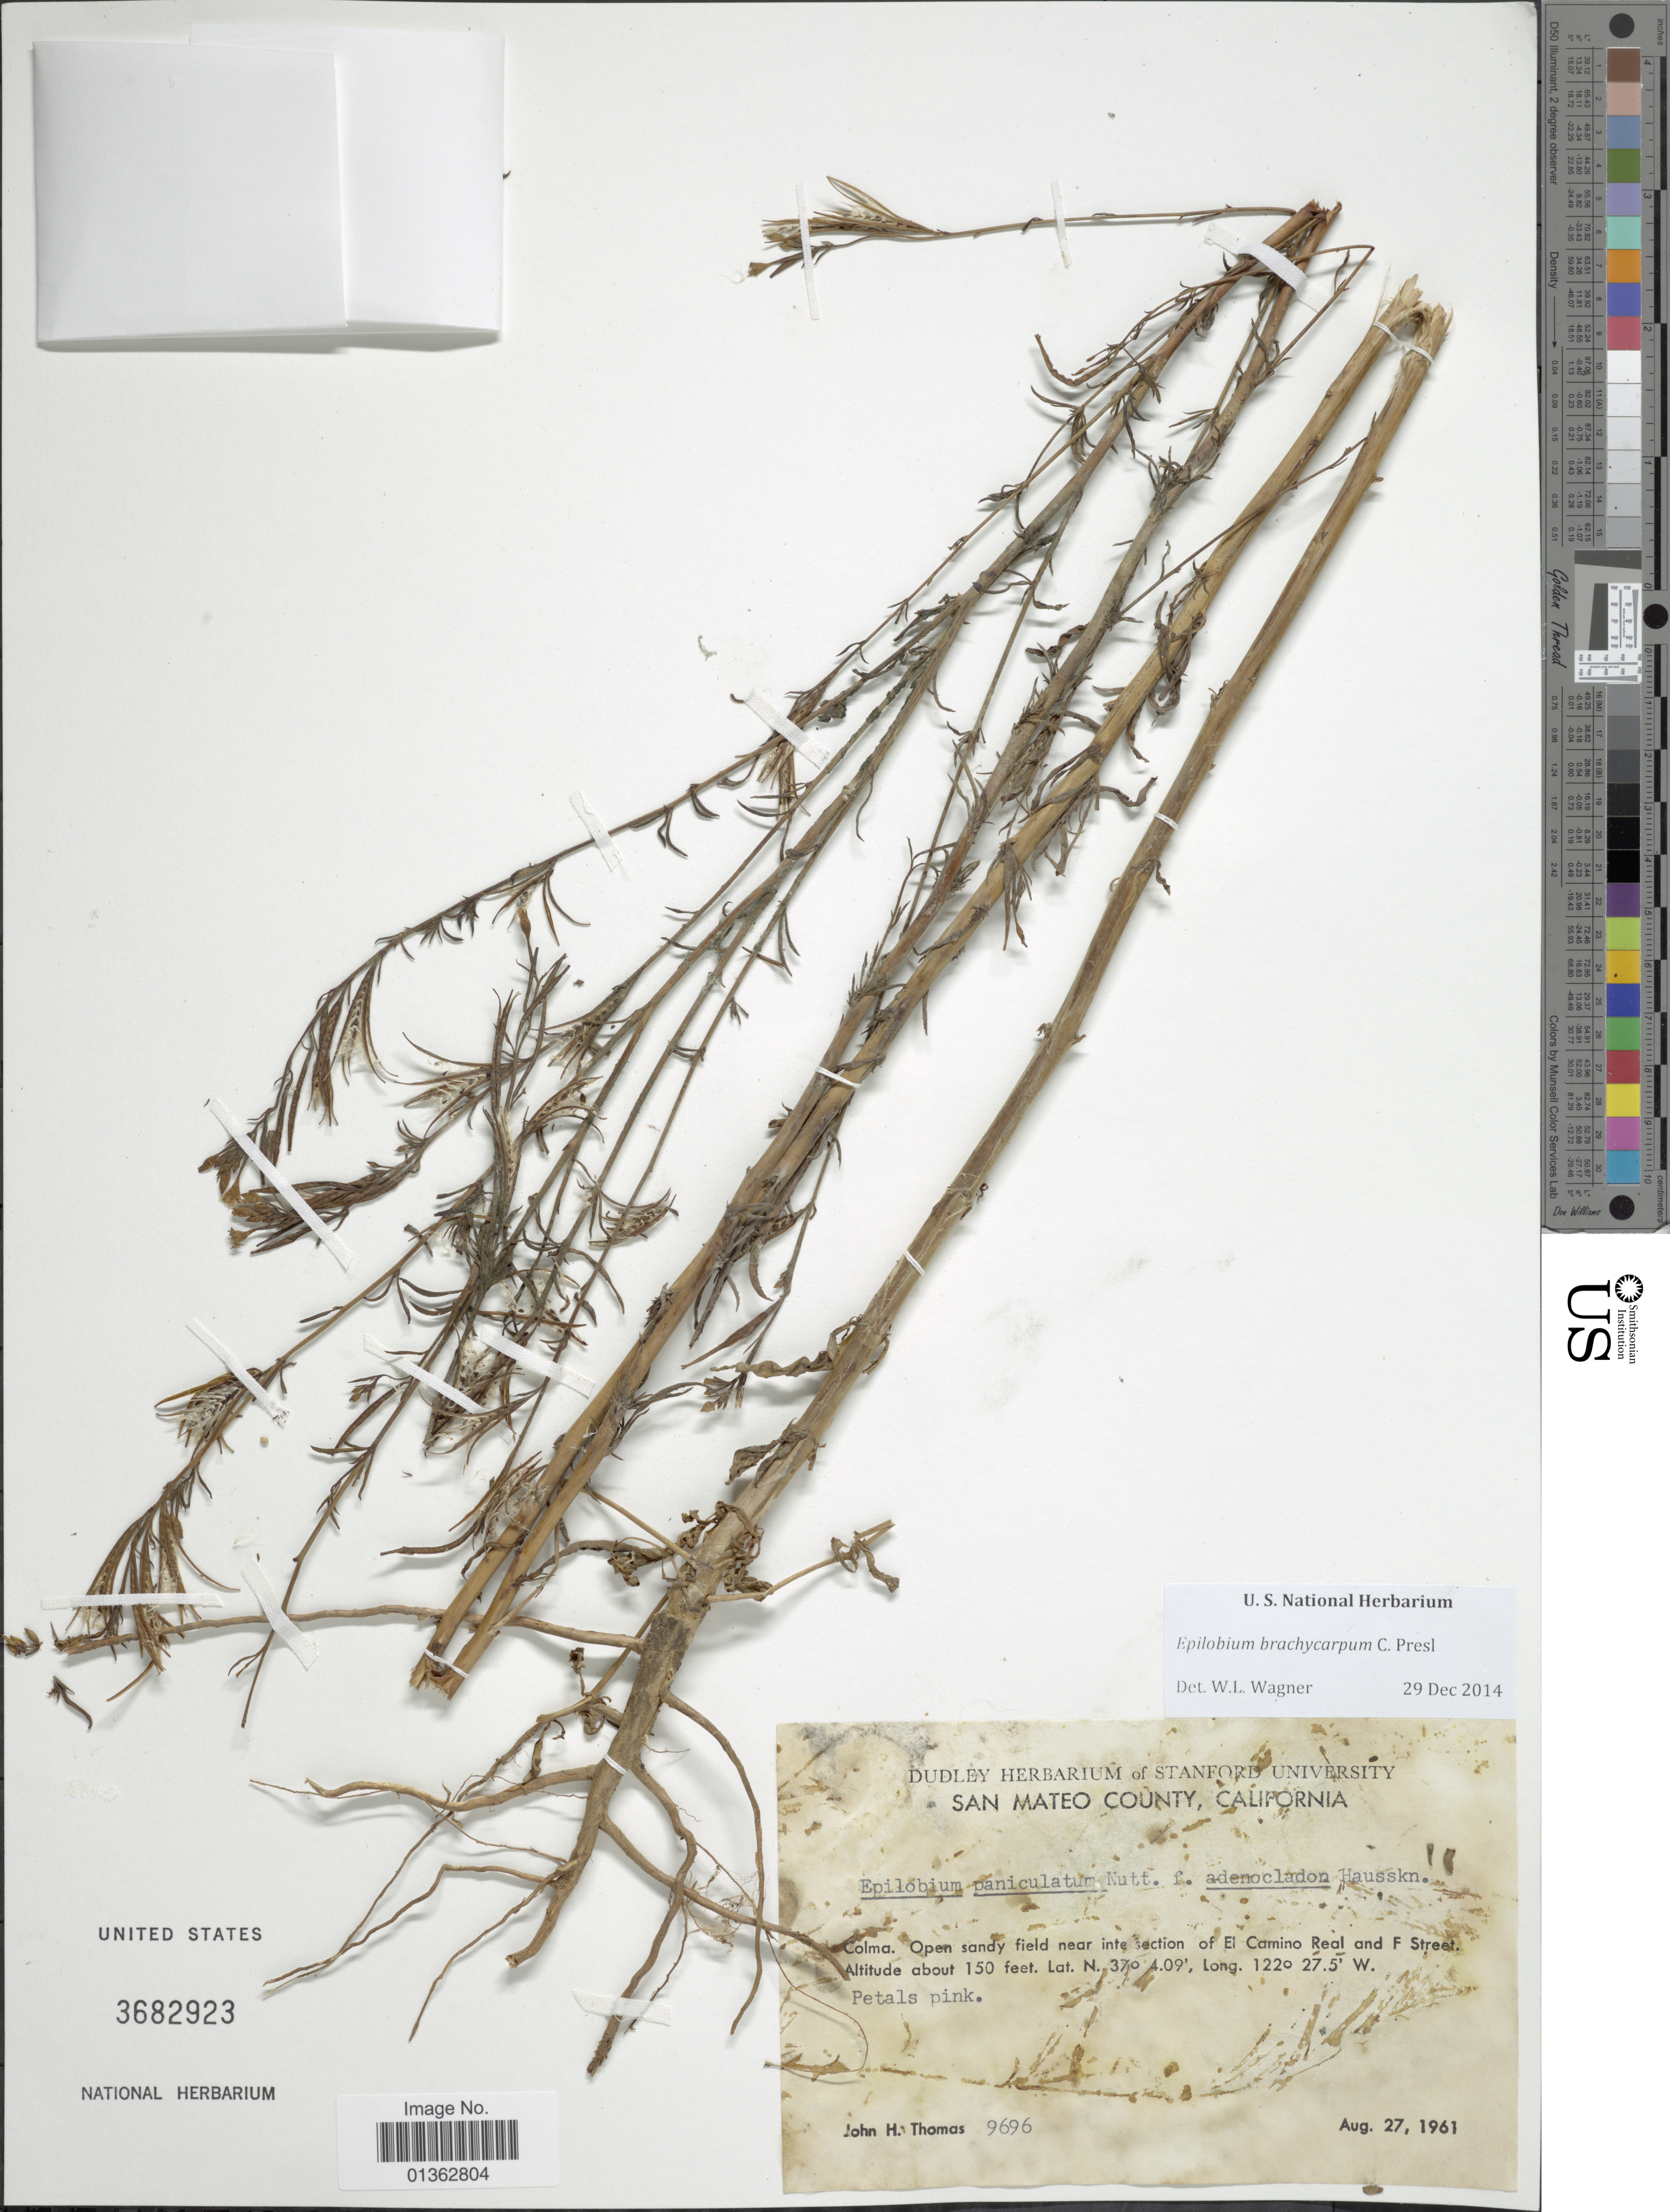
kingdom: Plantae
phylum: Tracheophyta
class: Magnoliopsida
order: Myrtales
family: Onagraceae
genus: Epilobium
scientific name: Epilobium brachycarpum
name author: C. Presl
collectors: J. H. Thomas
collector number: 9696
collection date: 1961-08-27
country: United States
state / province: California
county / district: San Mateo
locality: San Mateo County. Colma. Open sandy field near intersection of El Camino Real and F Street.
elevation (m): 46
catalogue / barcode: US 3682923